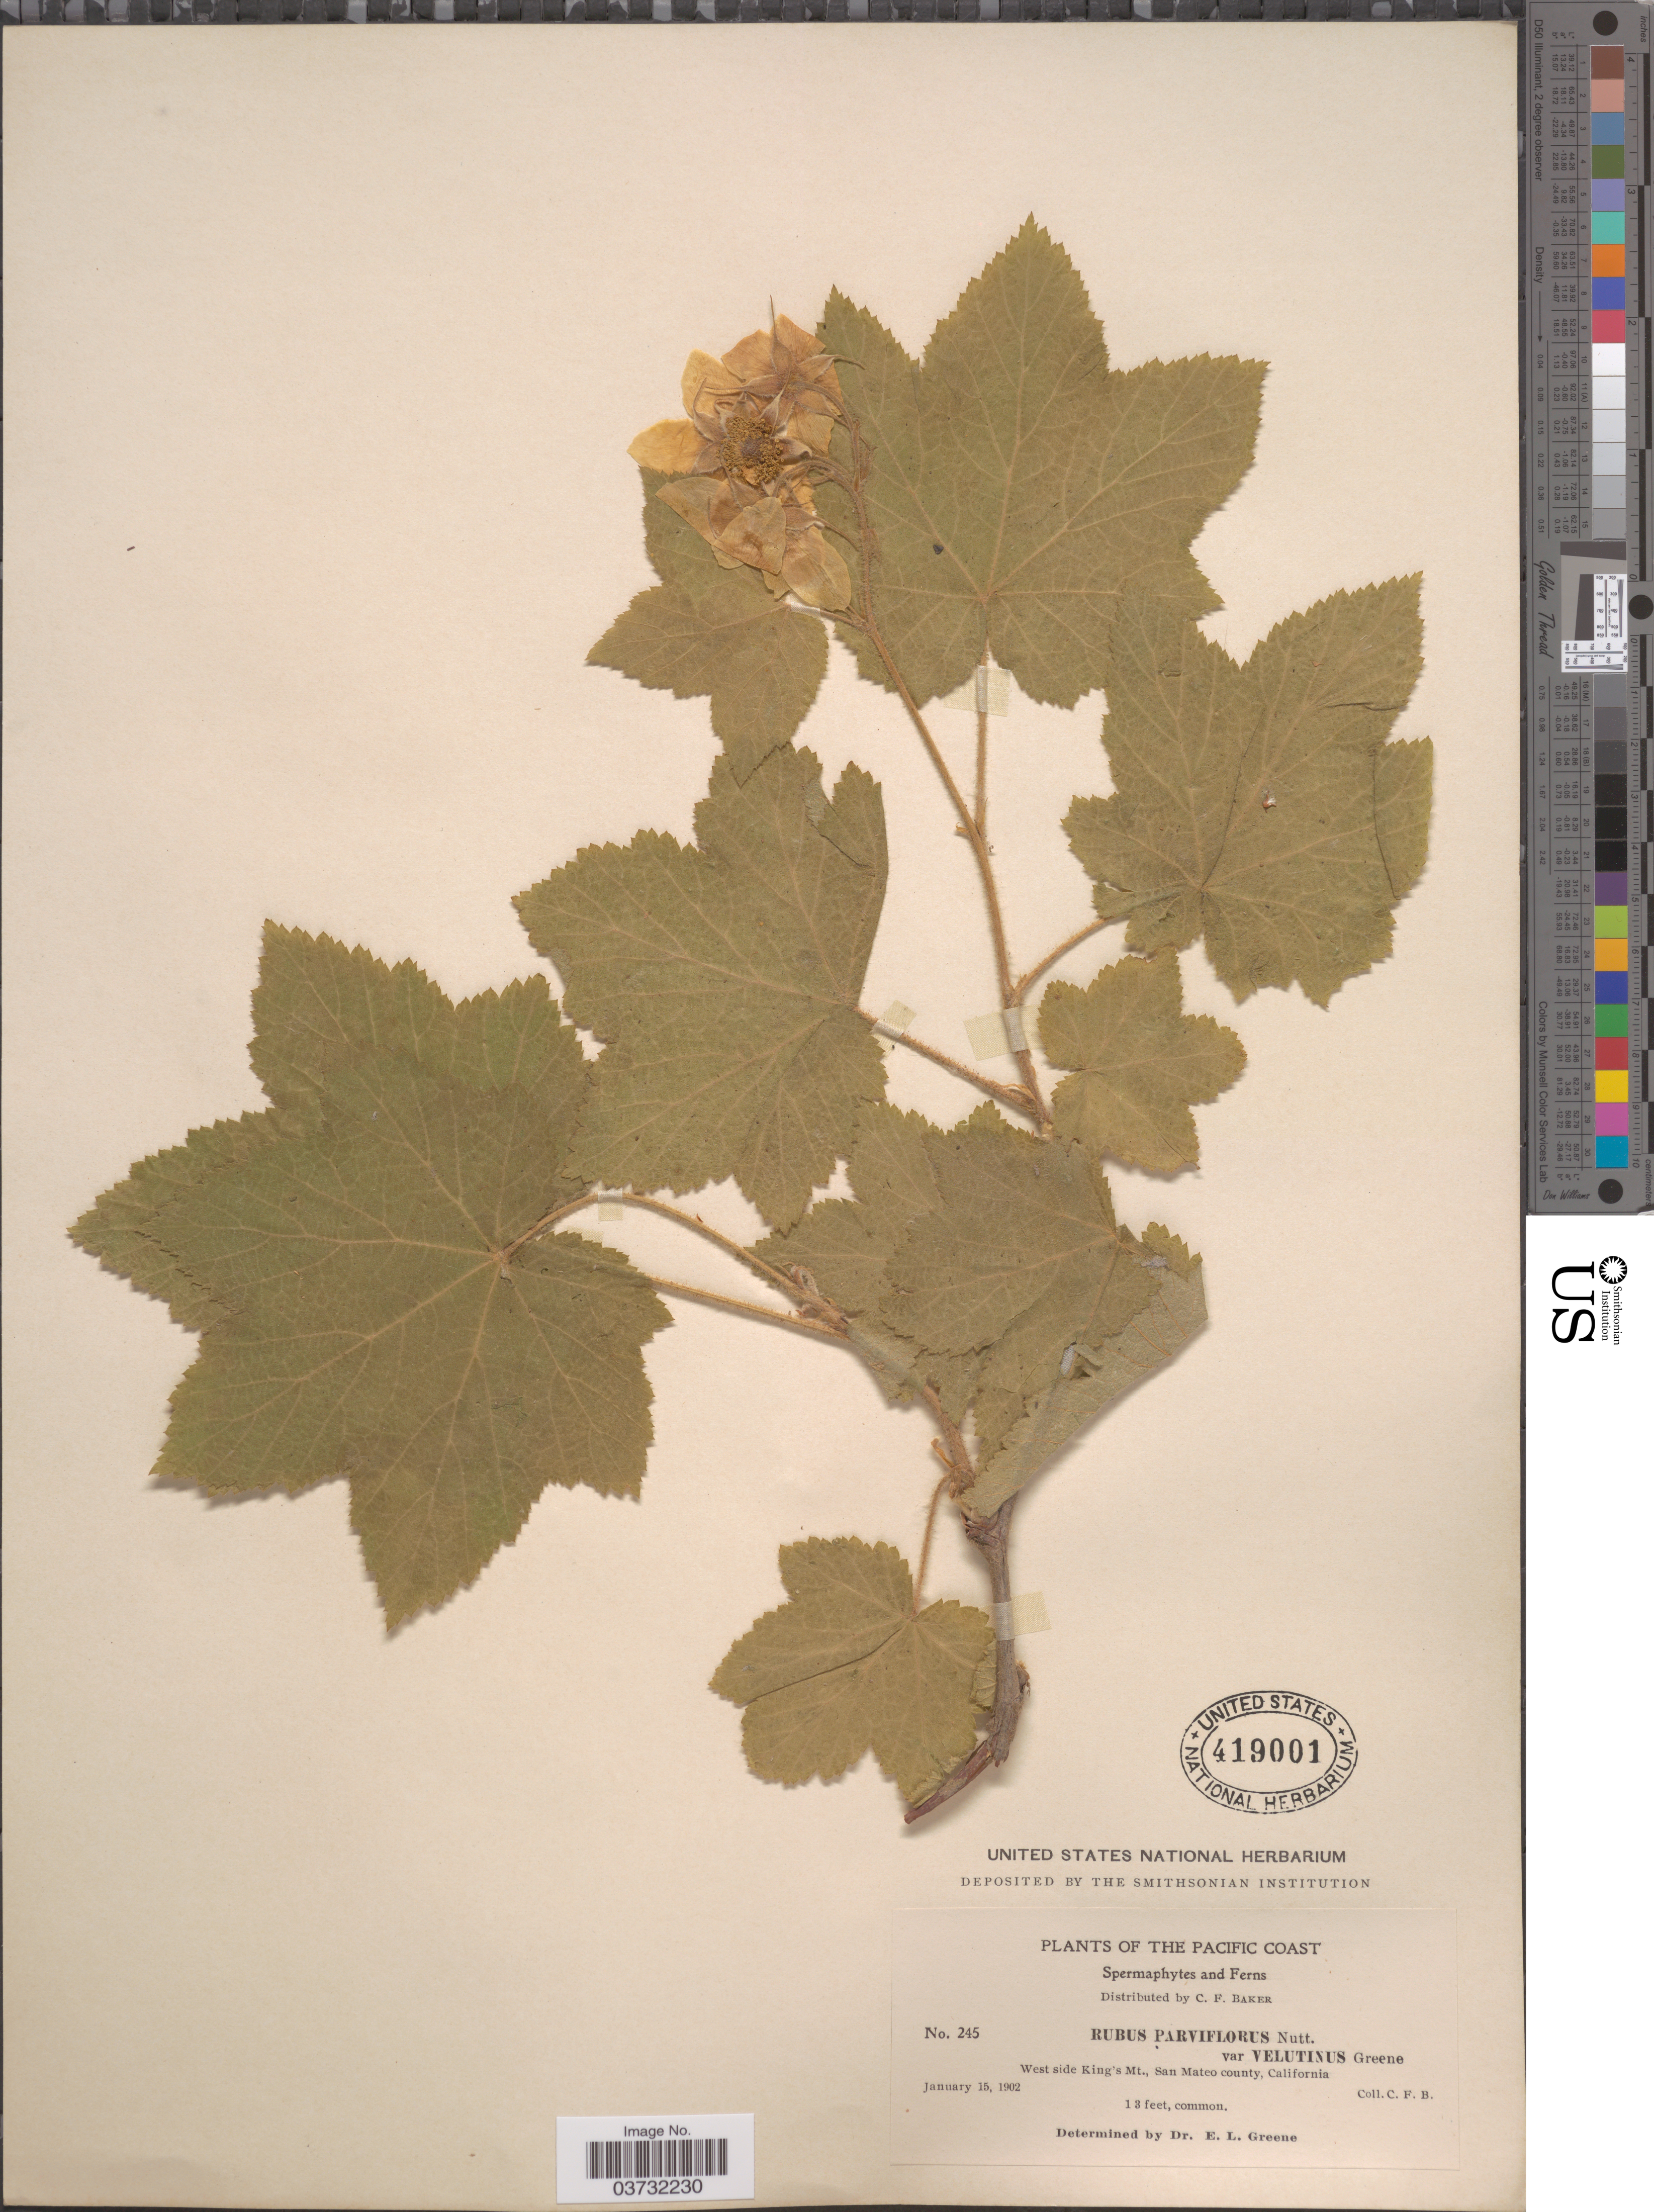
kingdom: Plantae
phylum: Tracheophyta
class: Magnoliopsida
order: Rosales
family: Rosaceae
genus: Rubus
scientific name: Rubus tomentosus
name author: Borkh.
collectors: C. F. Baker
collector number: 245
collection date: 1902-01-15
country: United States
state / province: California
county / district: San Mateo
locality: The Pacific Coast. West side of King's Mt., San Mateo county.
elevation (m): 4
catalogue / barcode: US 419001